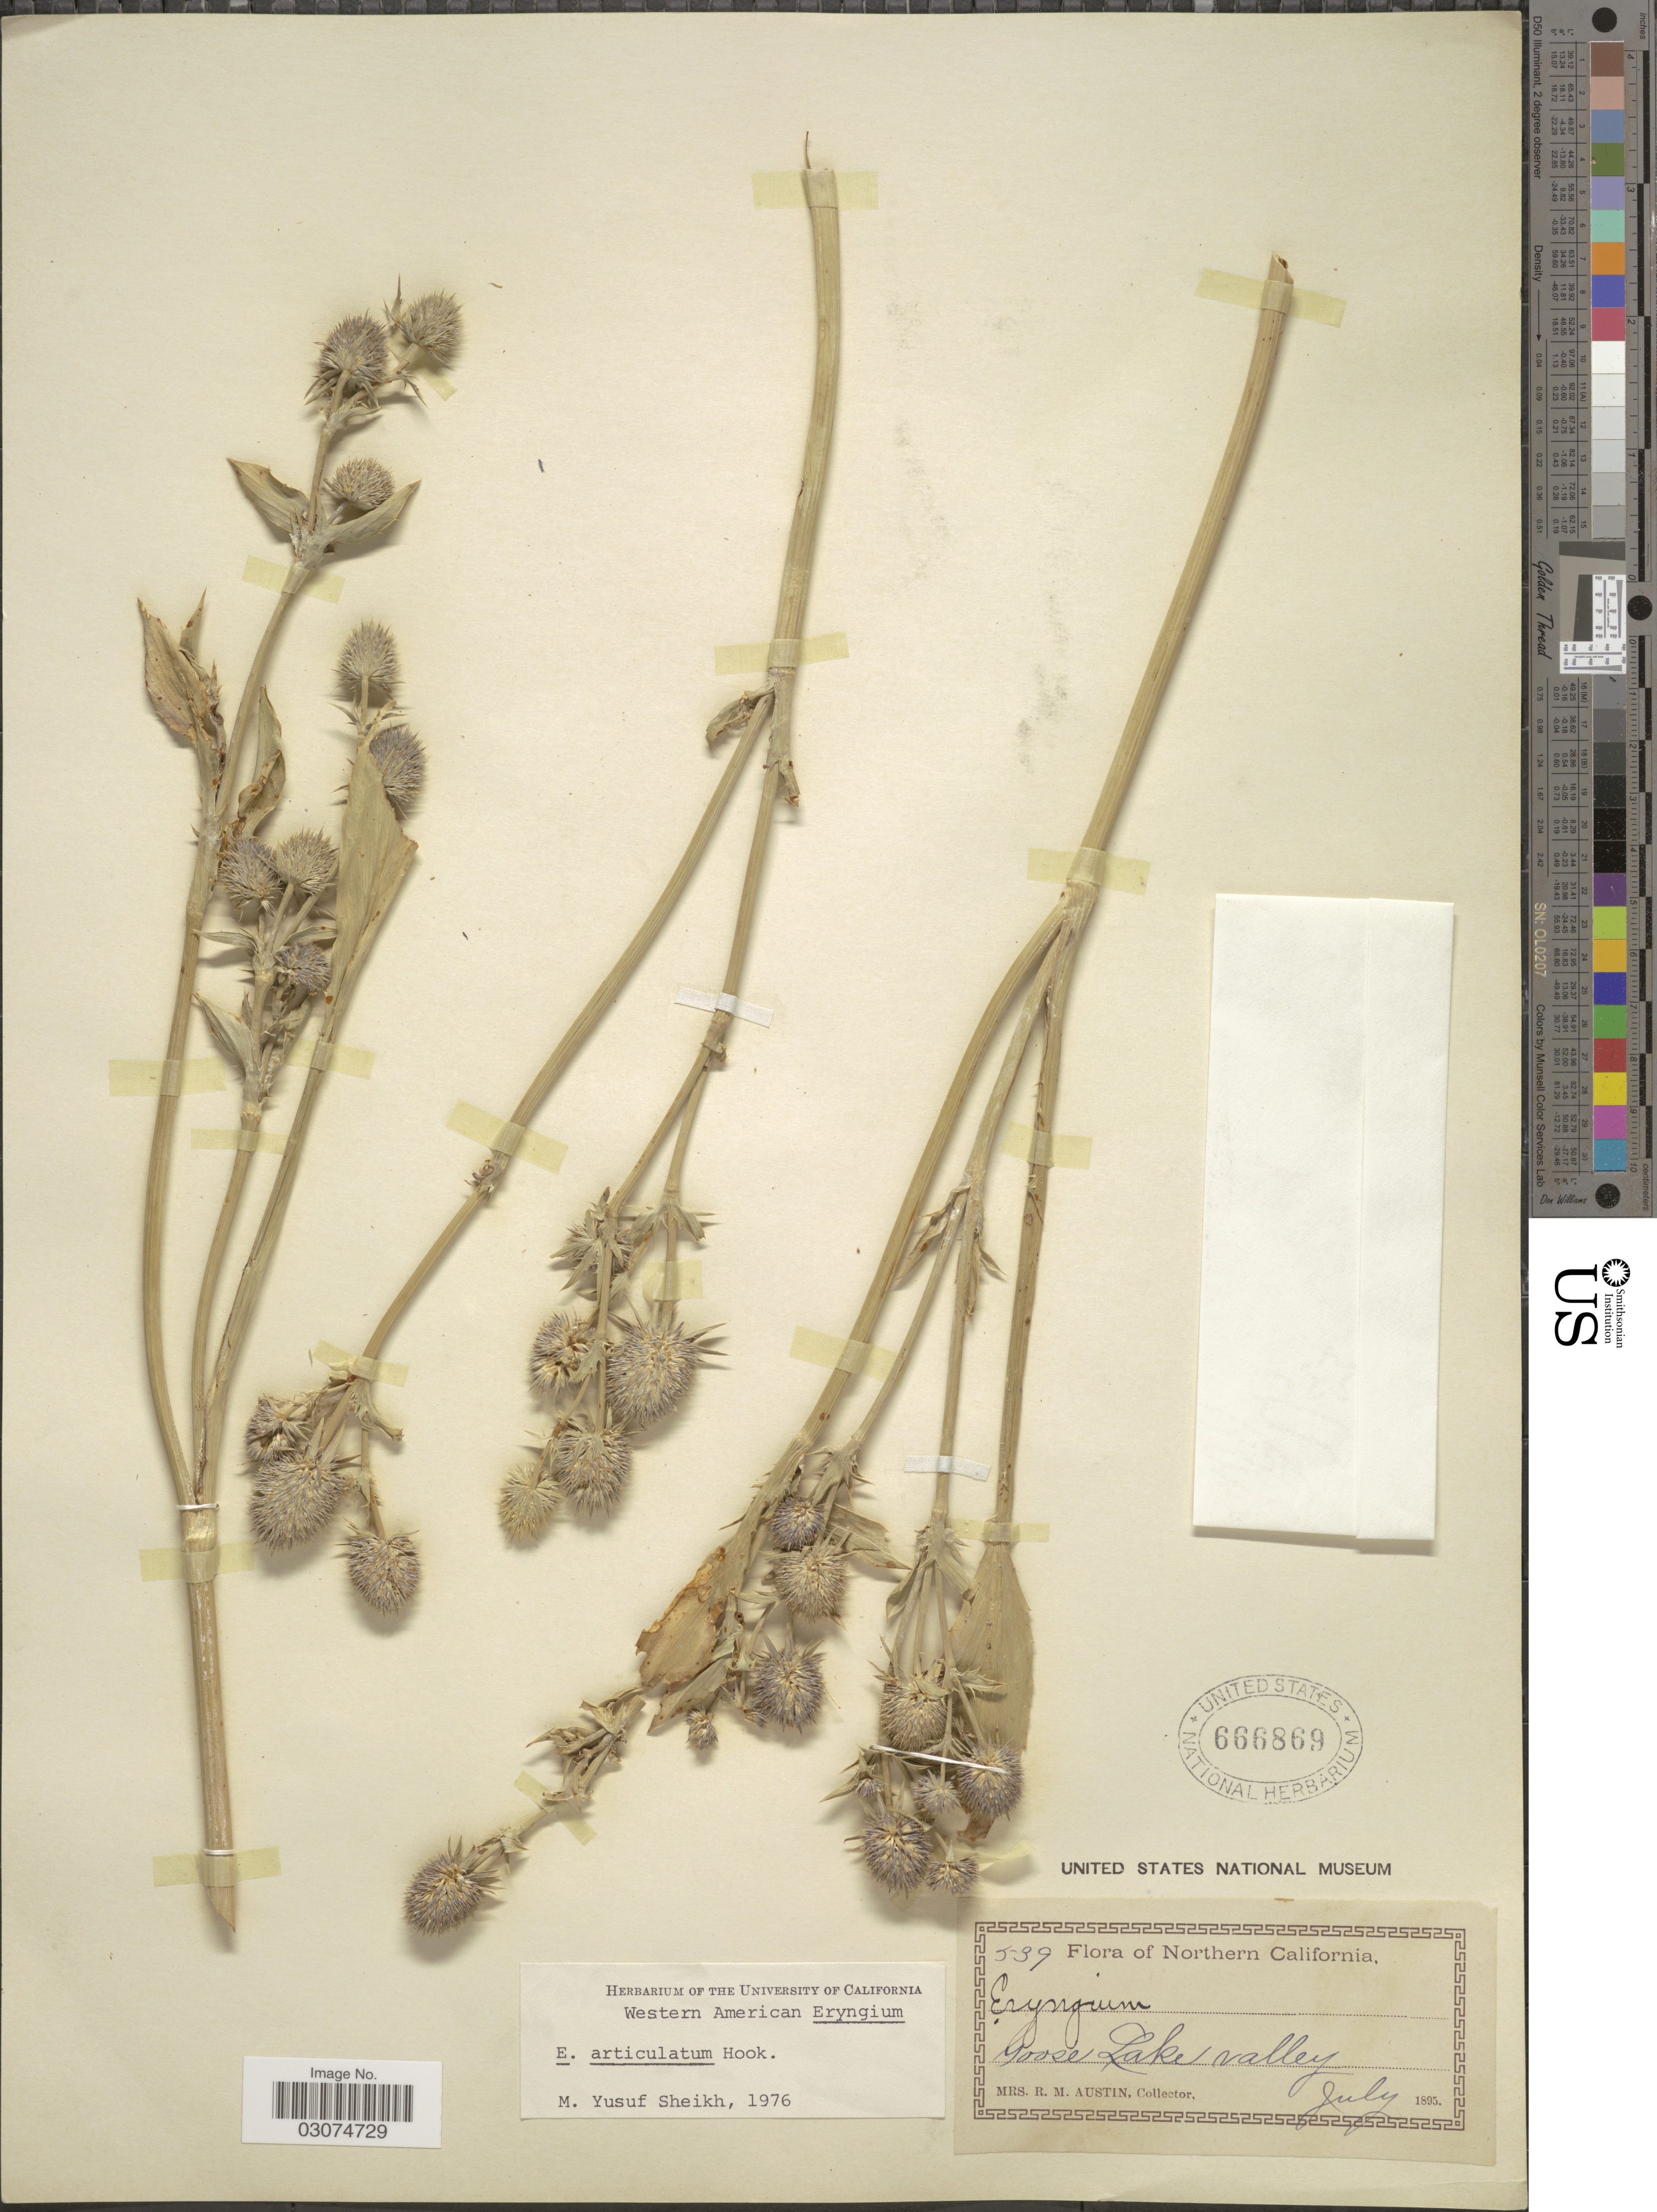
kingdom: Plantae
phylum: Tracheophyta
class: Magnoliopsida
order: Apiales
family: Apiaceae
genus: Eryngium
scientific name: Eryngium articulatum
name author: Hook.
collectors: R. Austin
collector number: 539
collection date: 1895-07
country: United States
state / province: California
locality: Northern California. Goose Lake valley.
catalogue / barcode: US 666869